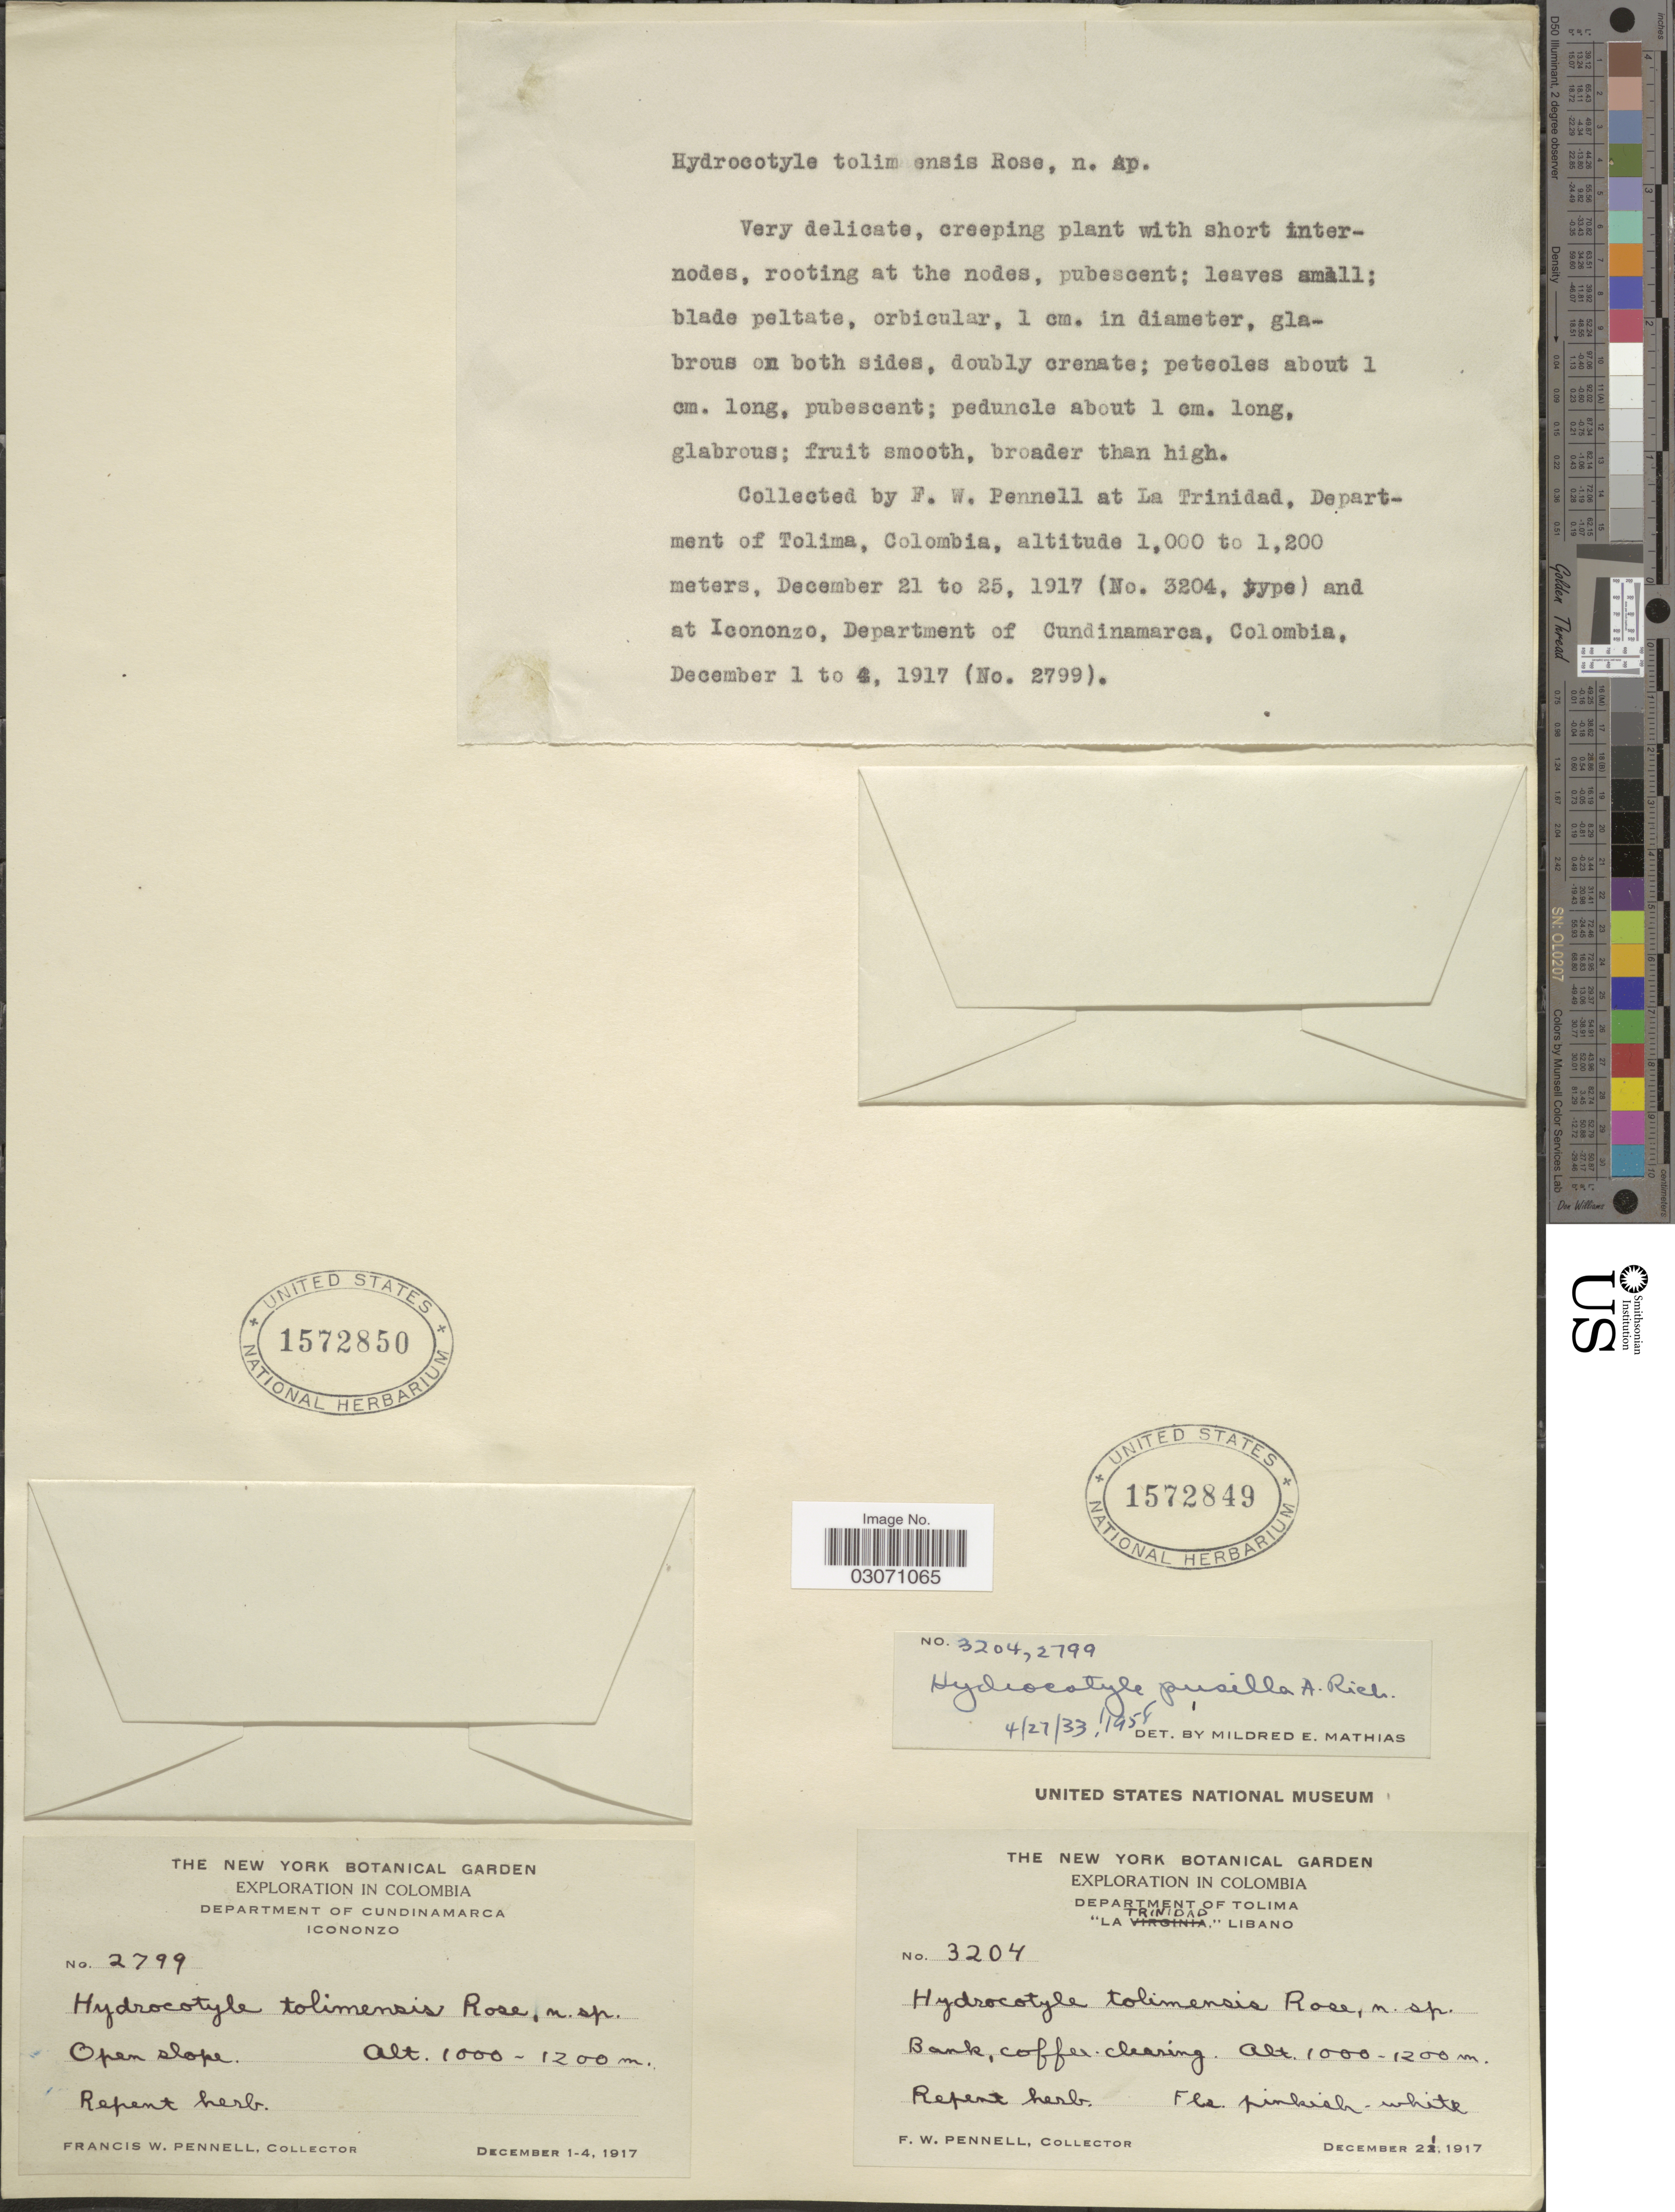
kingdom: Plantae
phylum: Tracheophyta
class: Magnoliopsida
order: Apiales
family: Araliaceae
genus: Hydrocotyle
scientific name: Hydrocotyle pusilla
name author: A. Rich.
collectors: F. W. Pennell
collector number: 2799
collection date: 1917-12-01/1917-12-04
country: Colombia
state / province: Cundinamarca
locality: Department of Cundinamarca, Icononzo.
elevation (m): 1000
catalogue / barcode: US 1572850